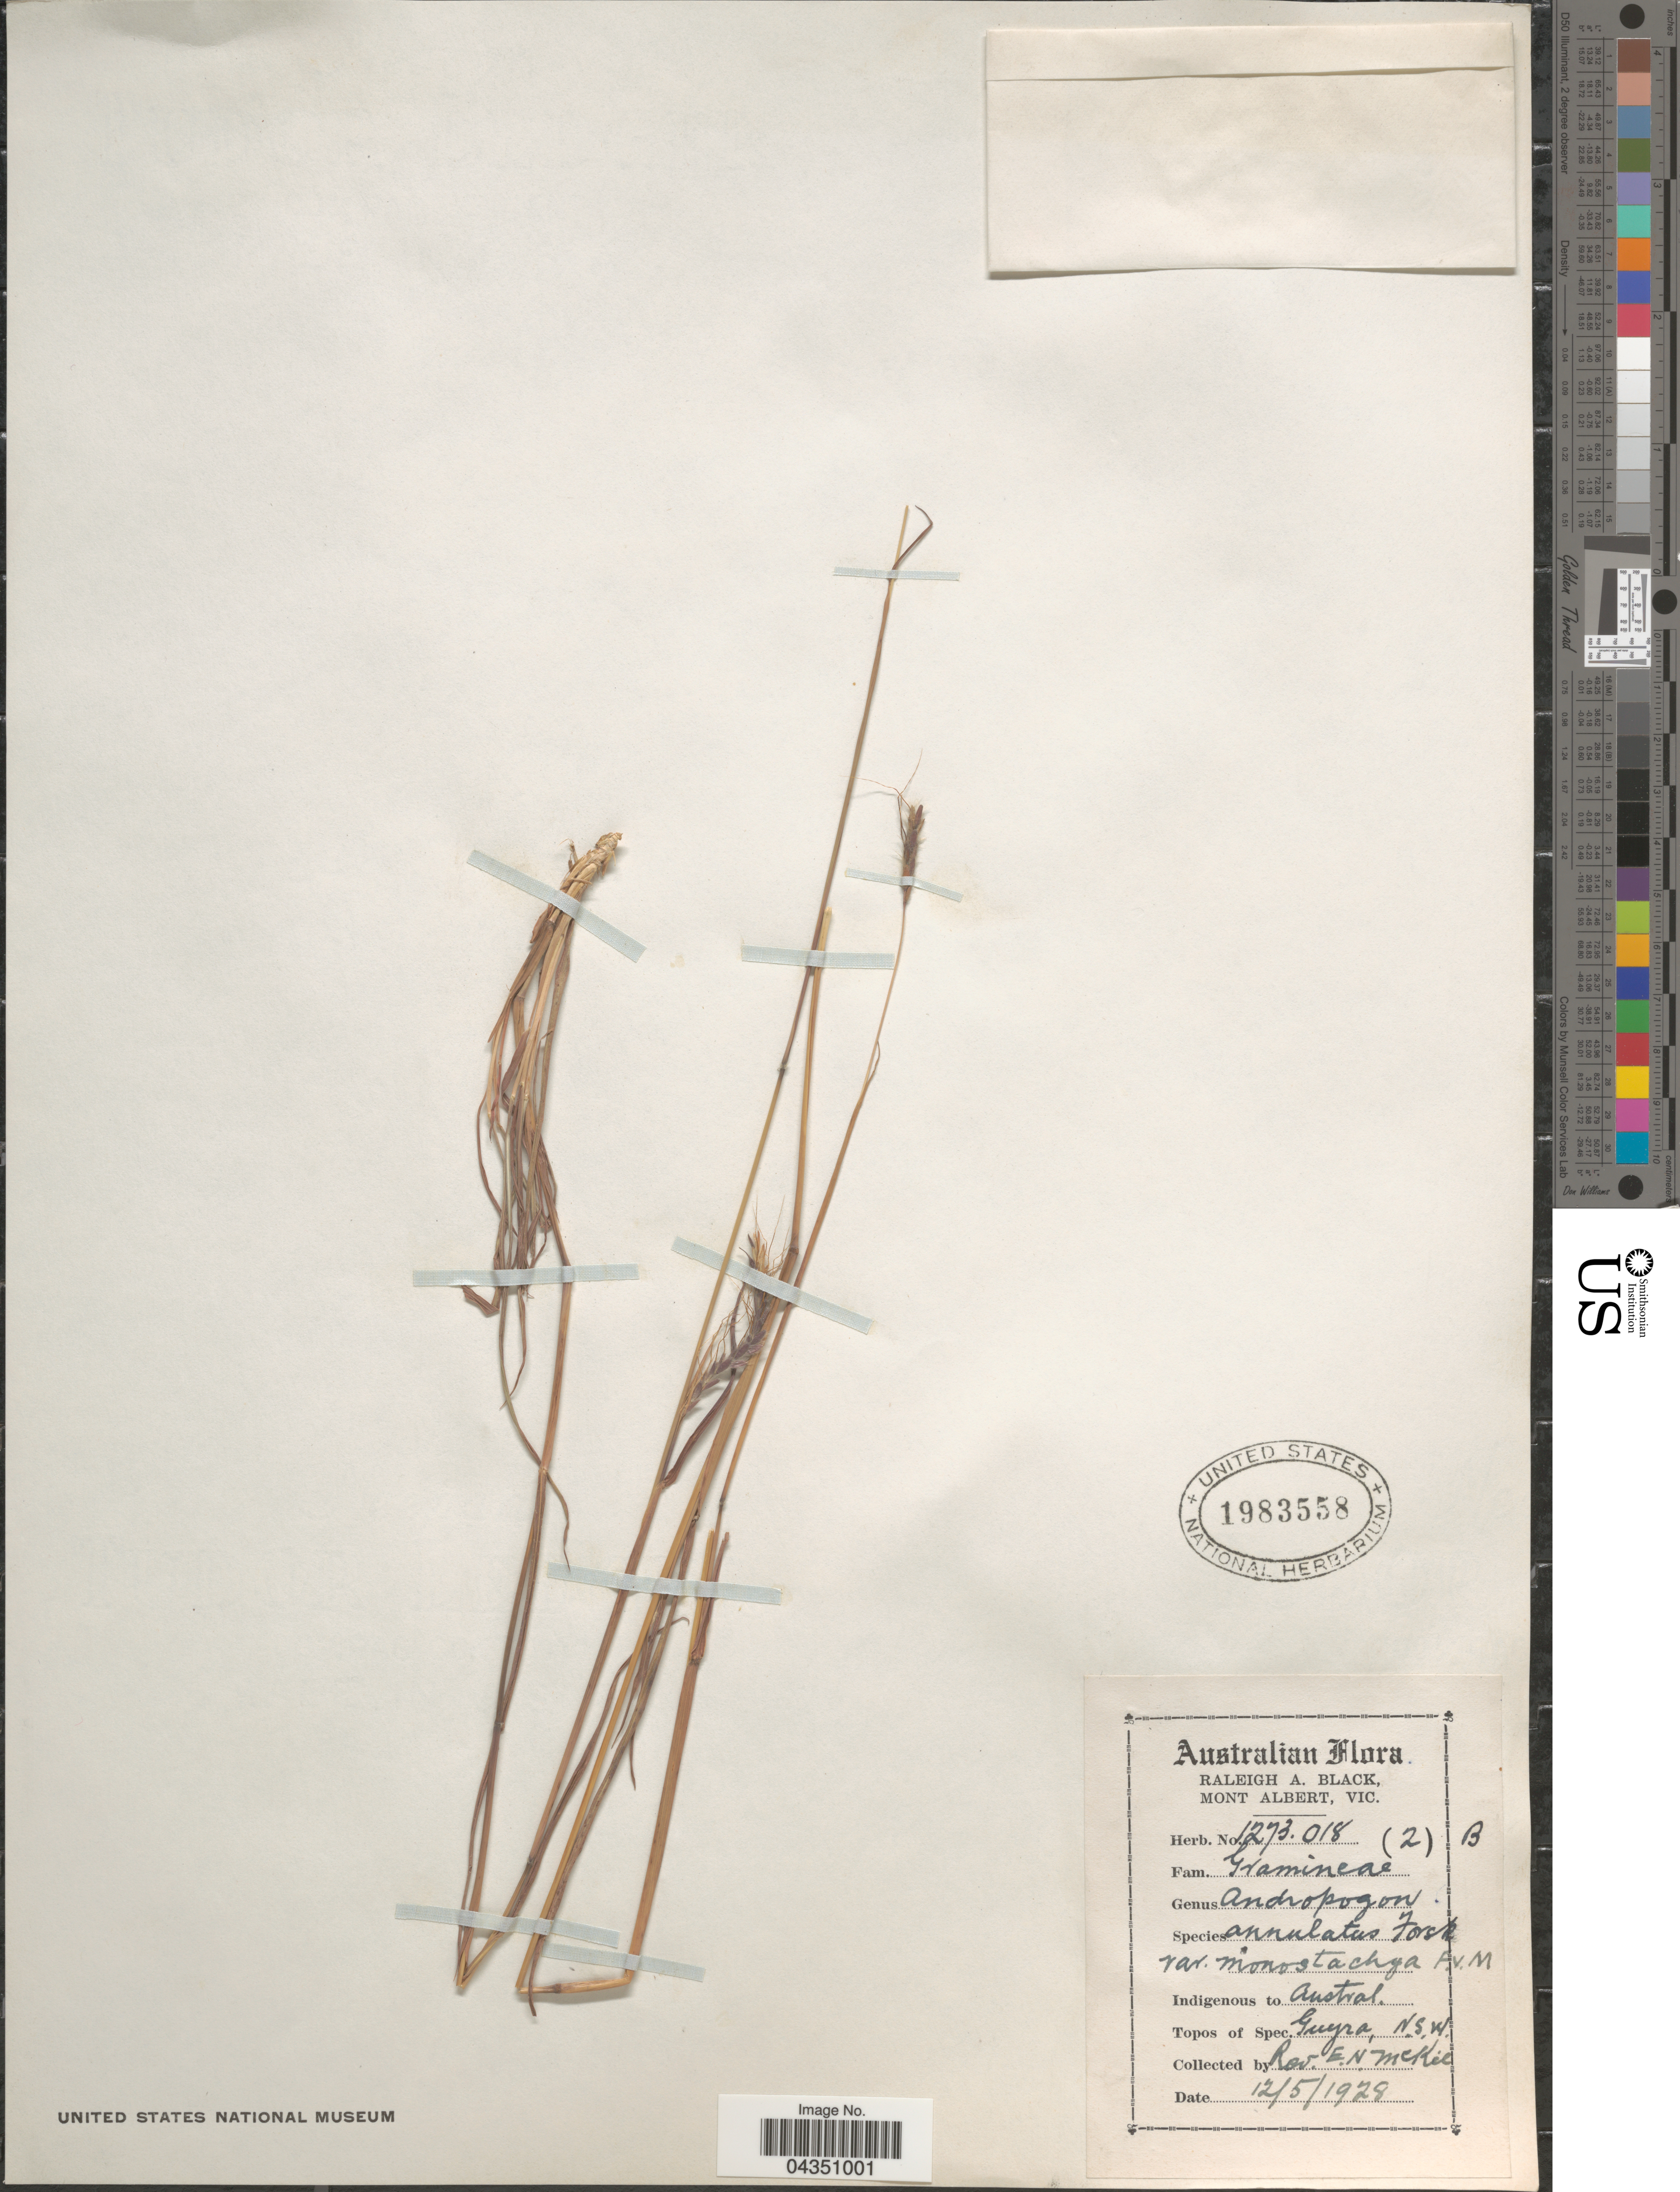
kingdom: Plantae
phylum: Tracheophyta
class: Liliopsida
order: Poales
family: Poaceae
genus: Dichanthium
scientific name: Dichanthium annulatum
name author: (Forssk.) Stapf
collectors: E. Mckee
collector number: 1273.018 (2)B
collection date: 1928-05-12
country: Australia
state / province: New South Wales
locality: Guyra.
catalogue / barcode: US 1983558